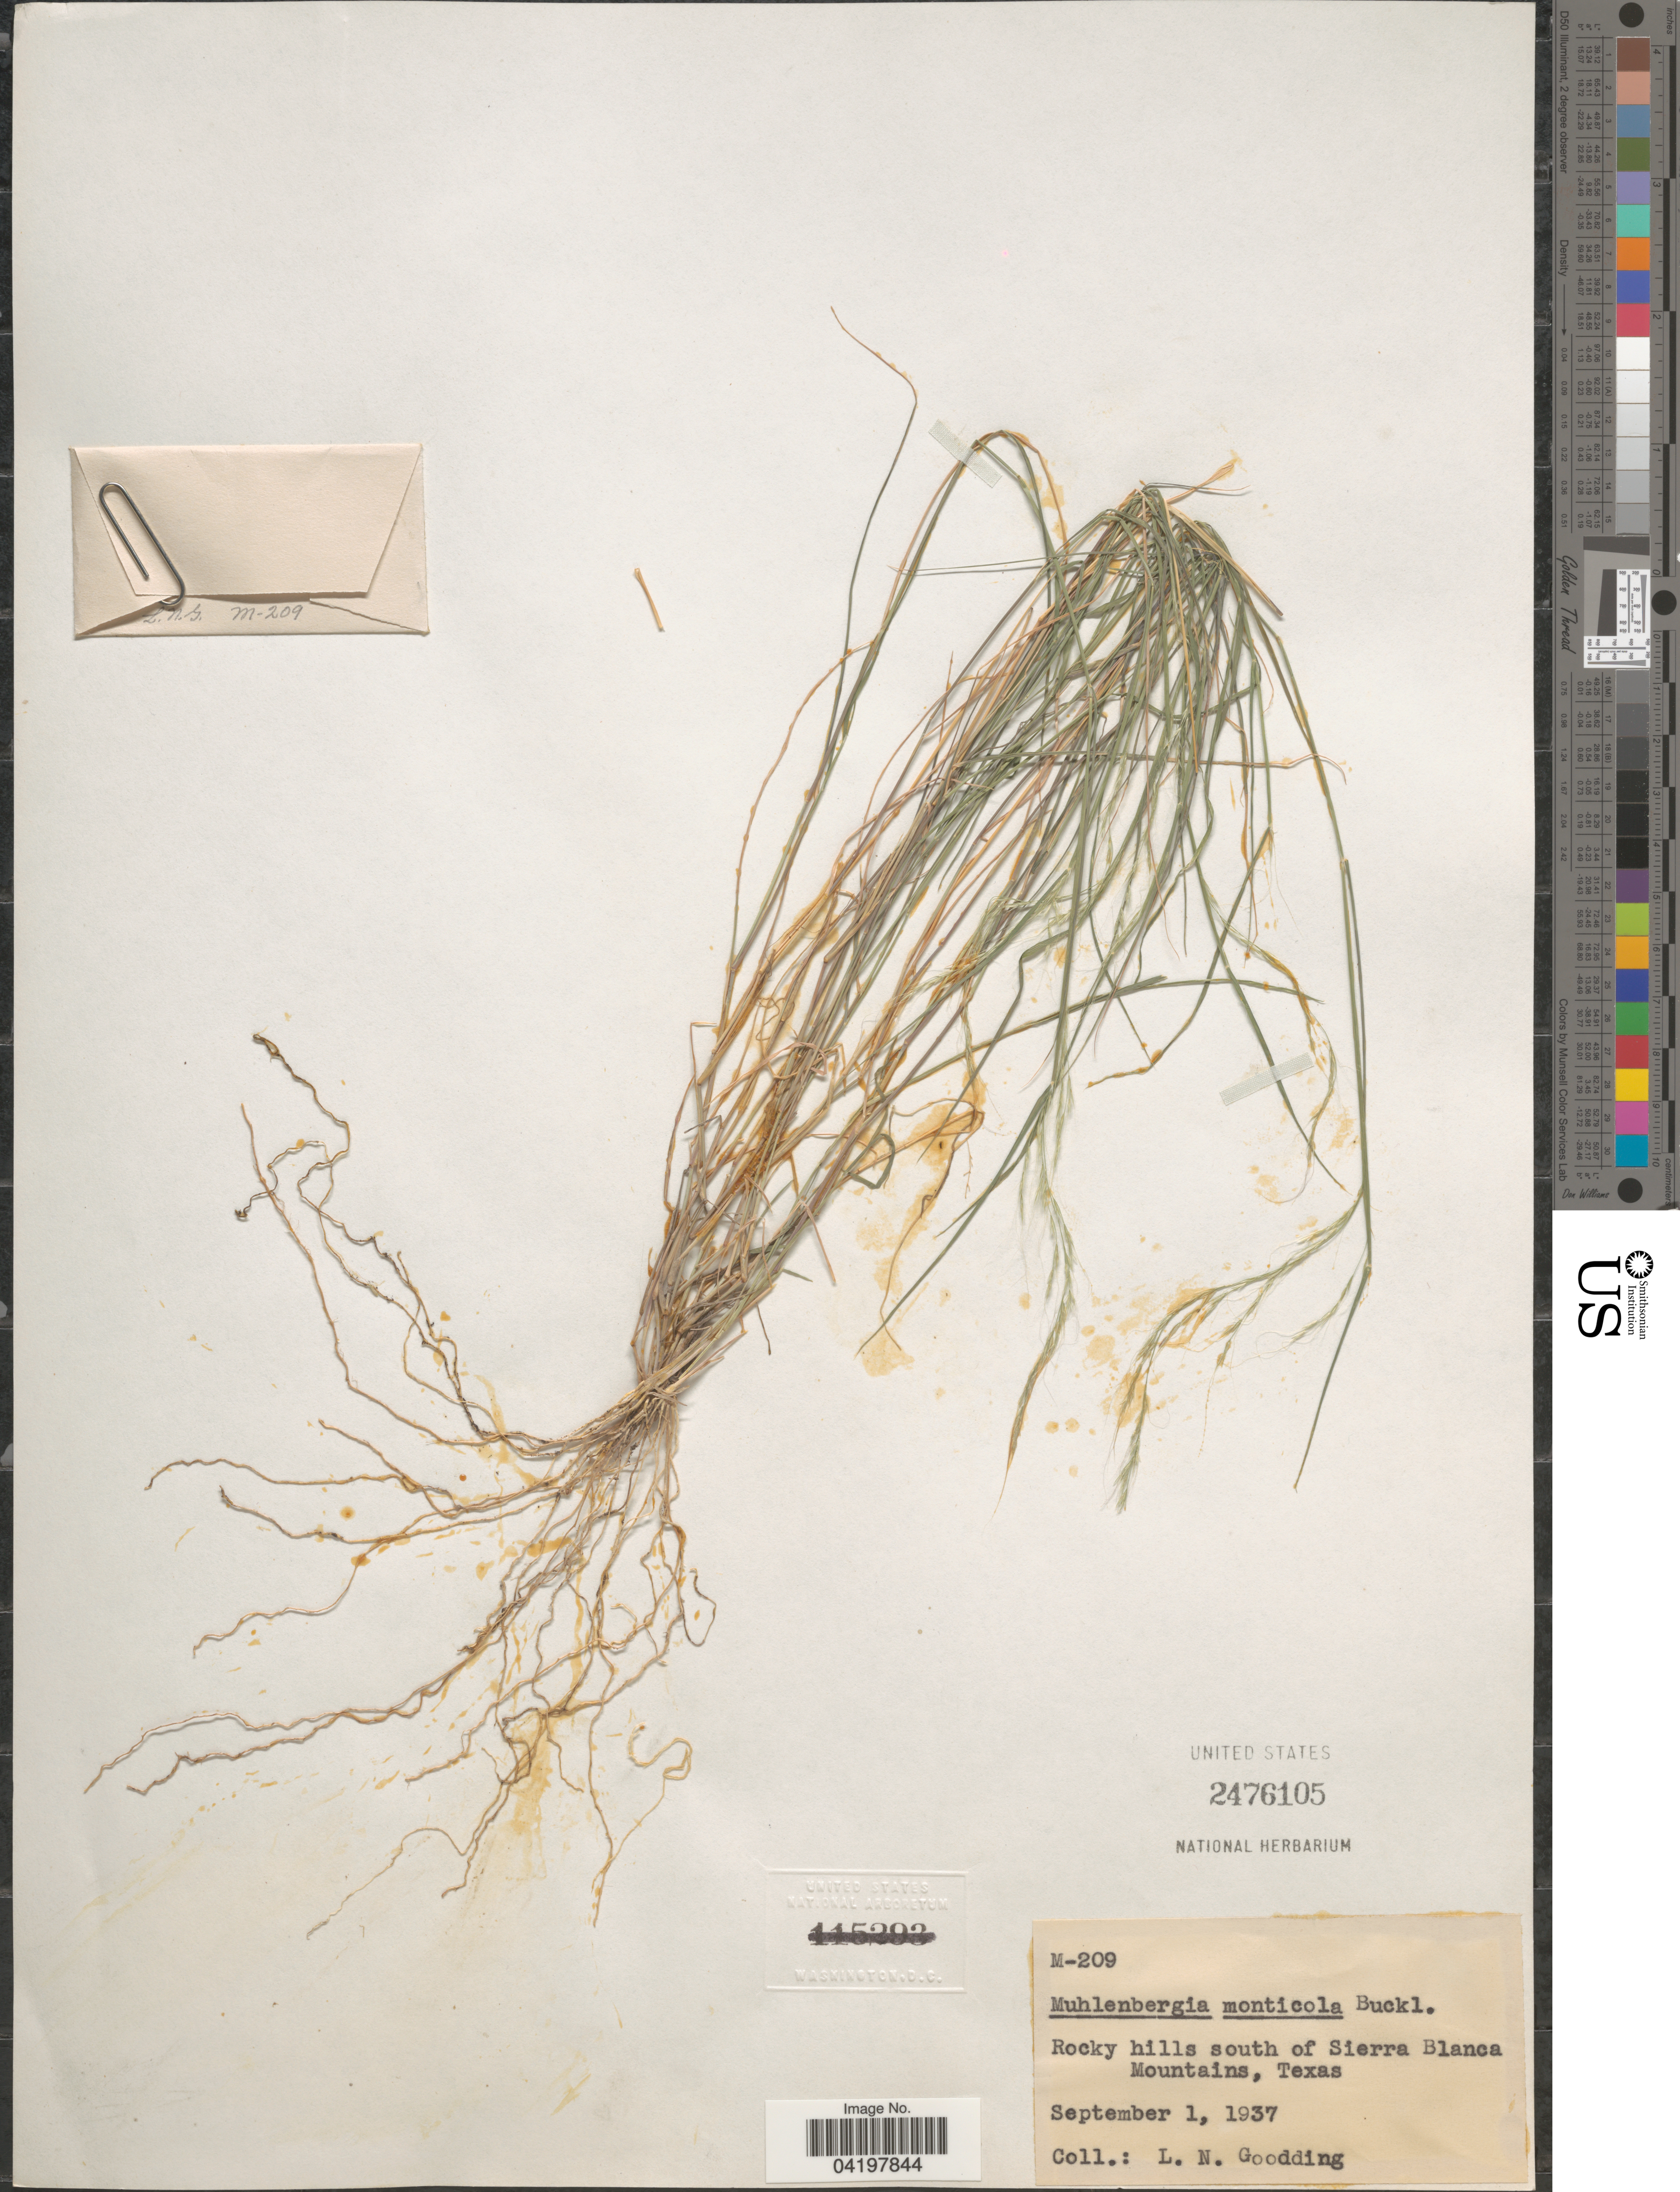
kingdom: Plantae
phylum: Tracheophyta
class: Liliopsida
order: Poales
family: Poaceae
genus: Muhlenbergia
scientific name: Muhlenbergia tenuifolia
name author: (Kunth) Kunth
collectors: L. N. Goodding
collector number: M-209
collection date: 1937-09-01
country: United States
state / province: Texas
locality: Rocky hills south of Sierra Blanca Mountains.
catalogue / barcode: US 2476105